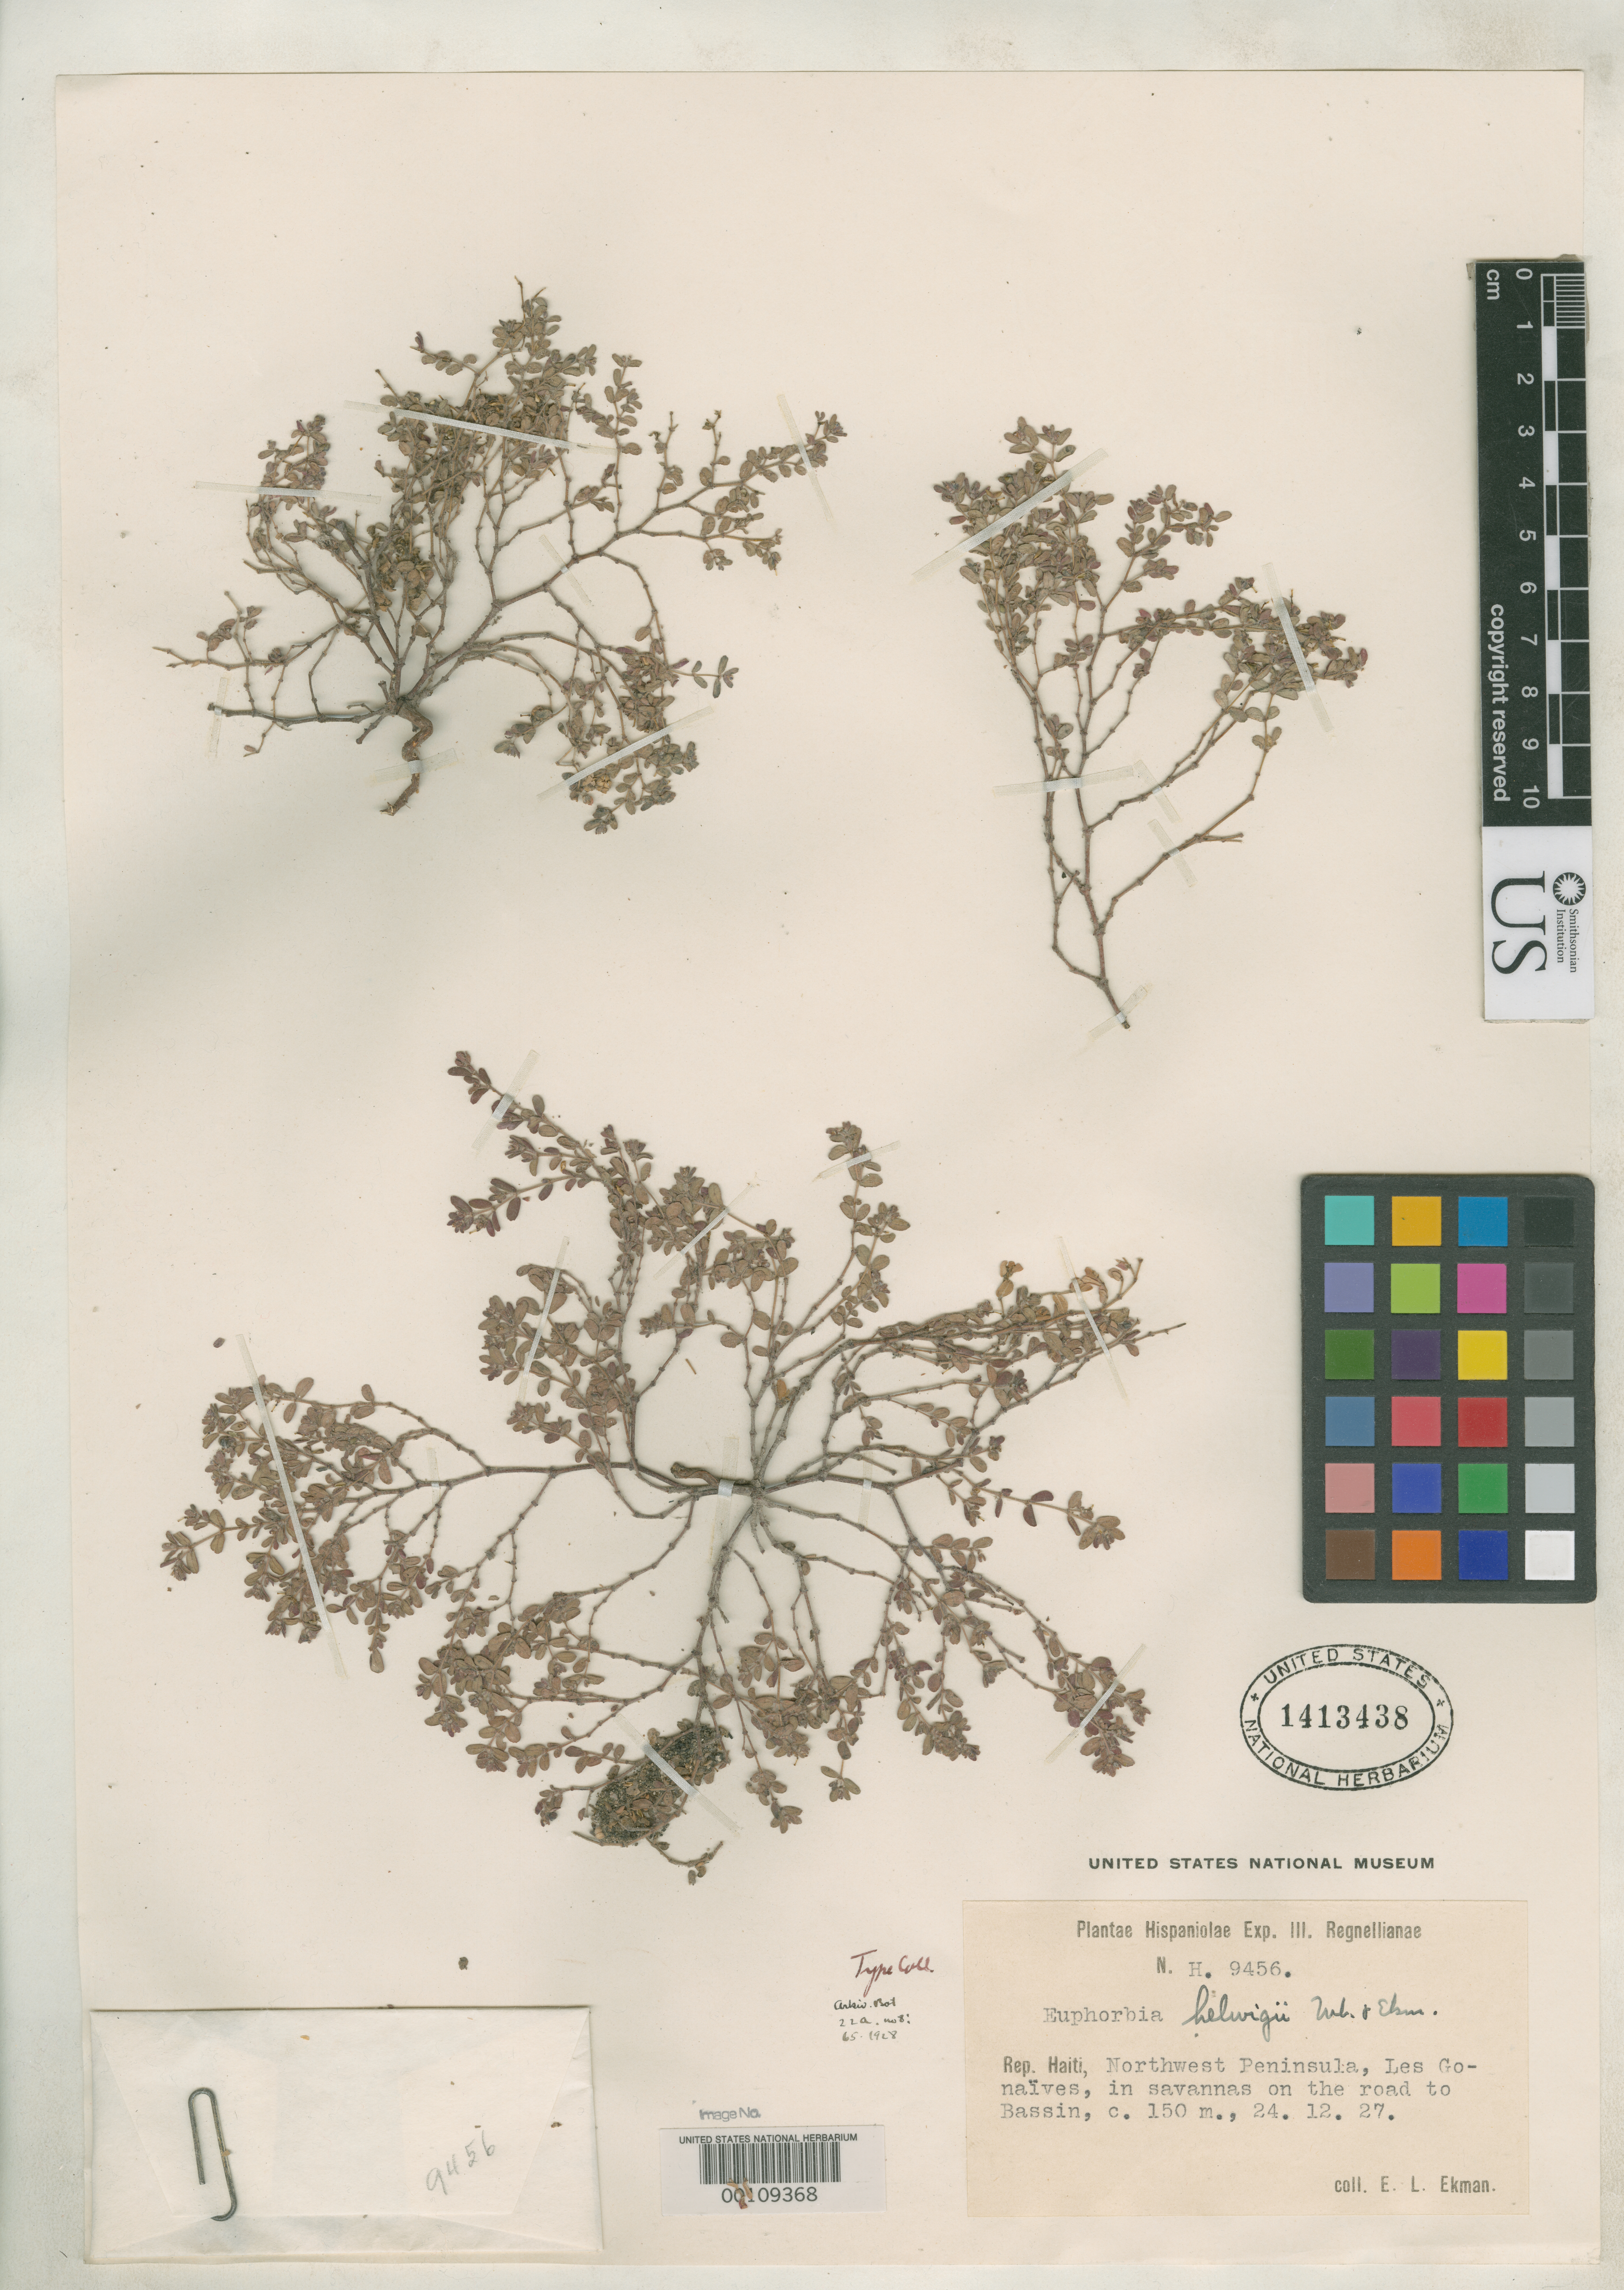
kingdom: Plantae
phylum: Tracheophyta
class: Magnoliopsida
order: Malpighiales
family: Euphorbiaceae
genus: Euphorbia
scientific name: Euphorbia helwigii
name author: Urb. & Ekman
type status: Isotype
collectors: E. L. Ekman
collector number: H 9456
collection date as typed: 24 Dec 1927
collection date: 1927-12-24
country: Haiti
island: Hispaniola Island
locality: Prope Gonaives.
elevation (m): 150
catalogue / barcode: US 1413438